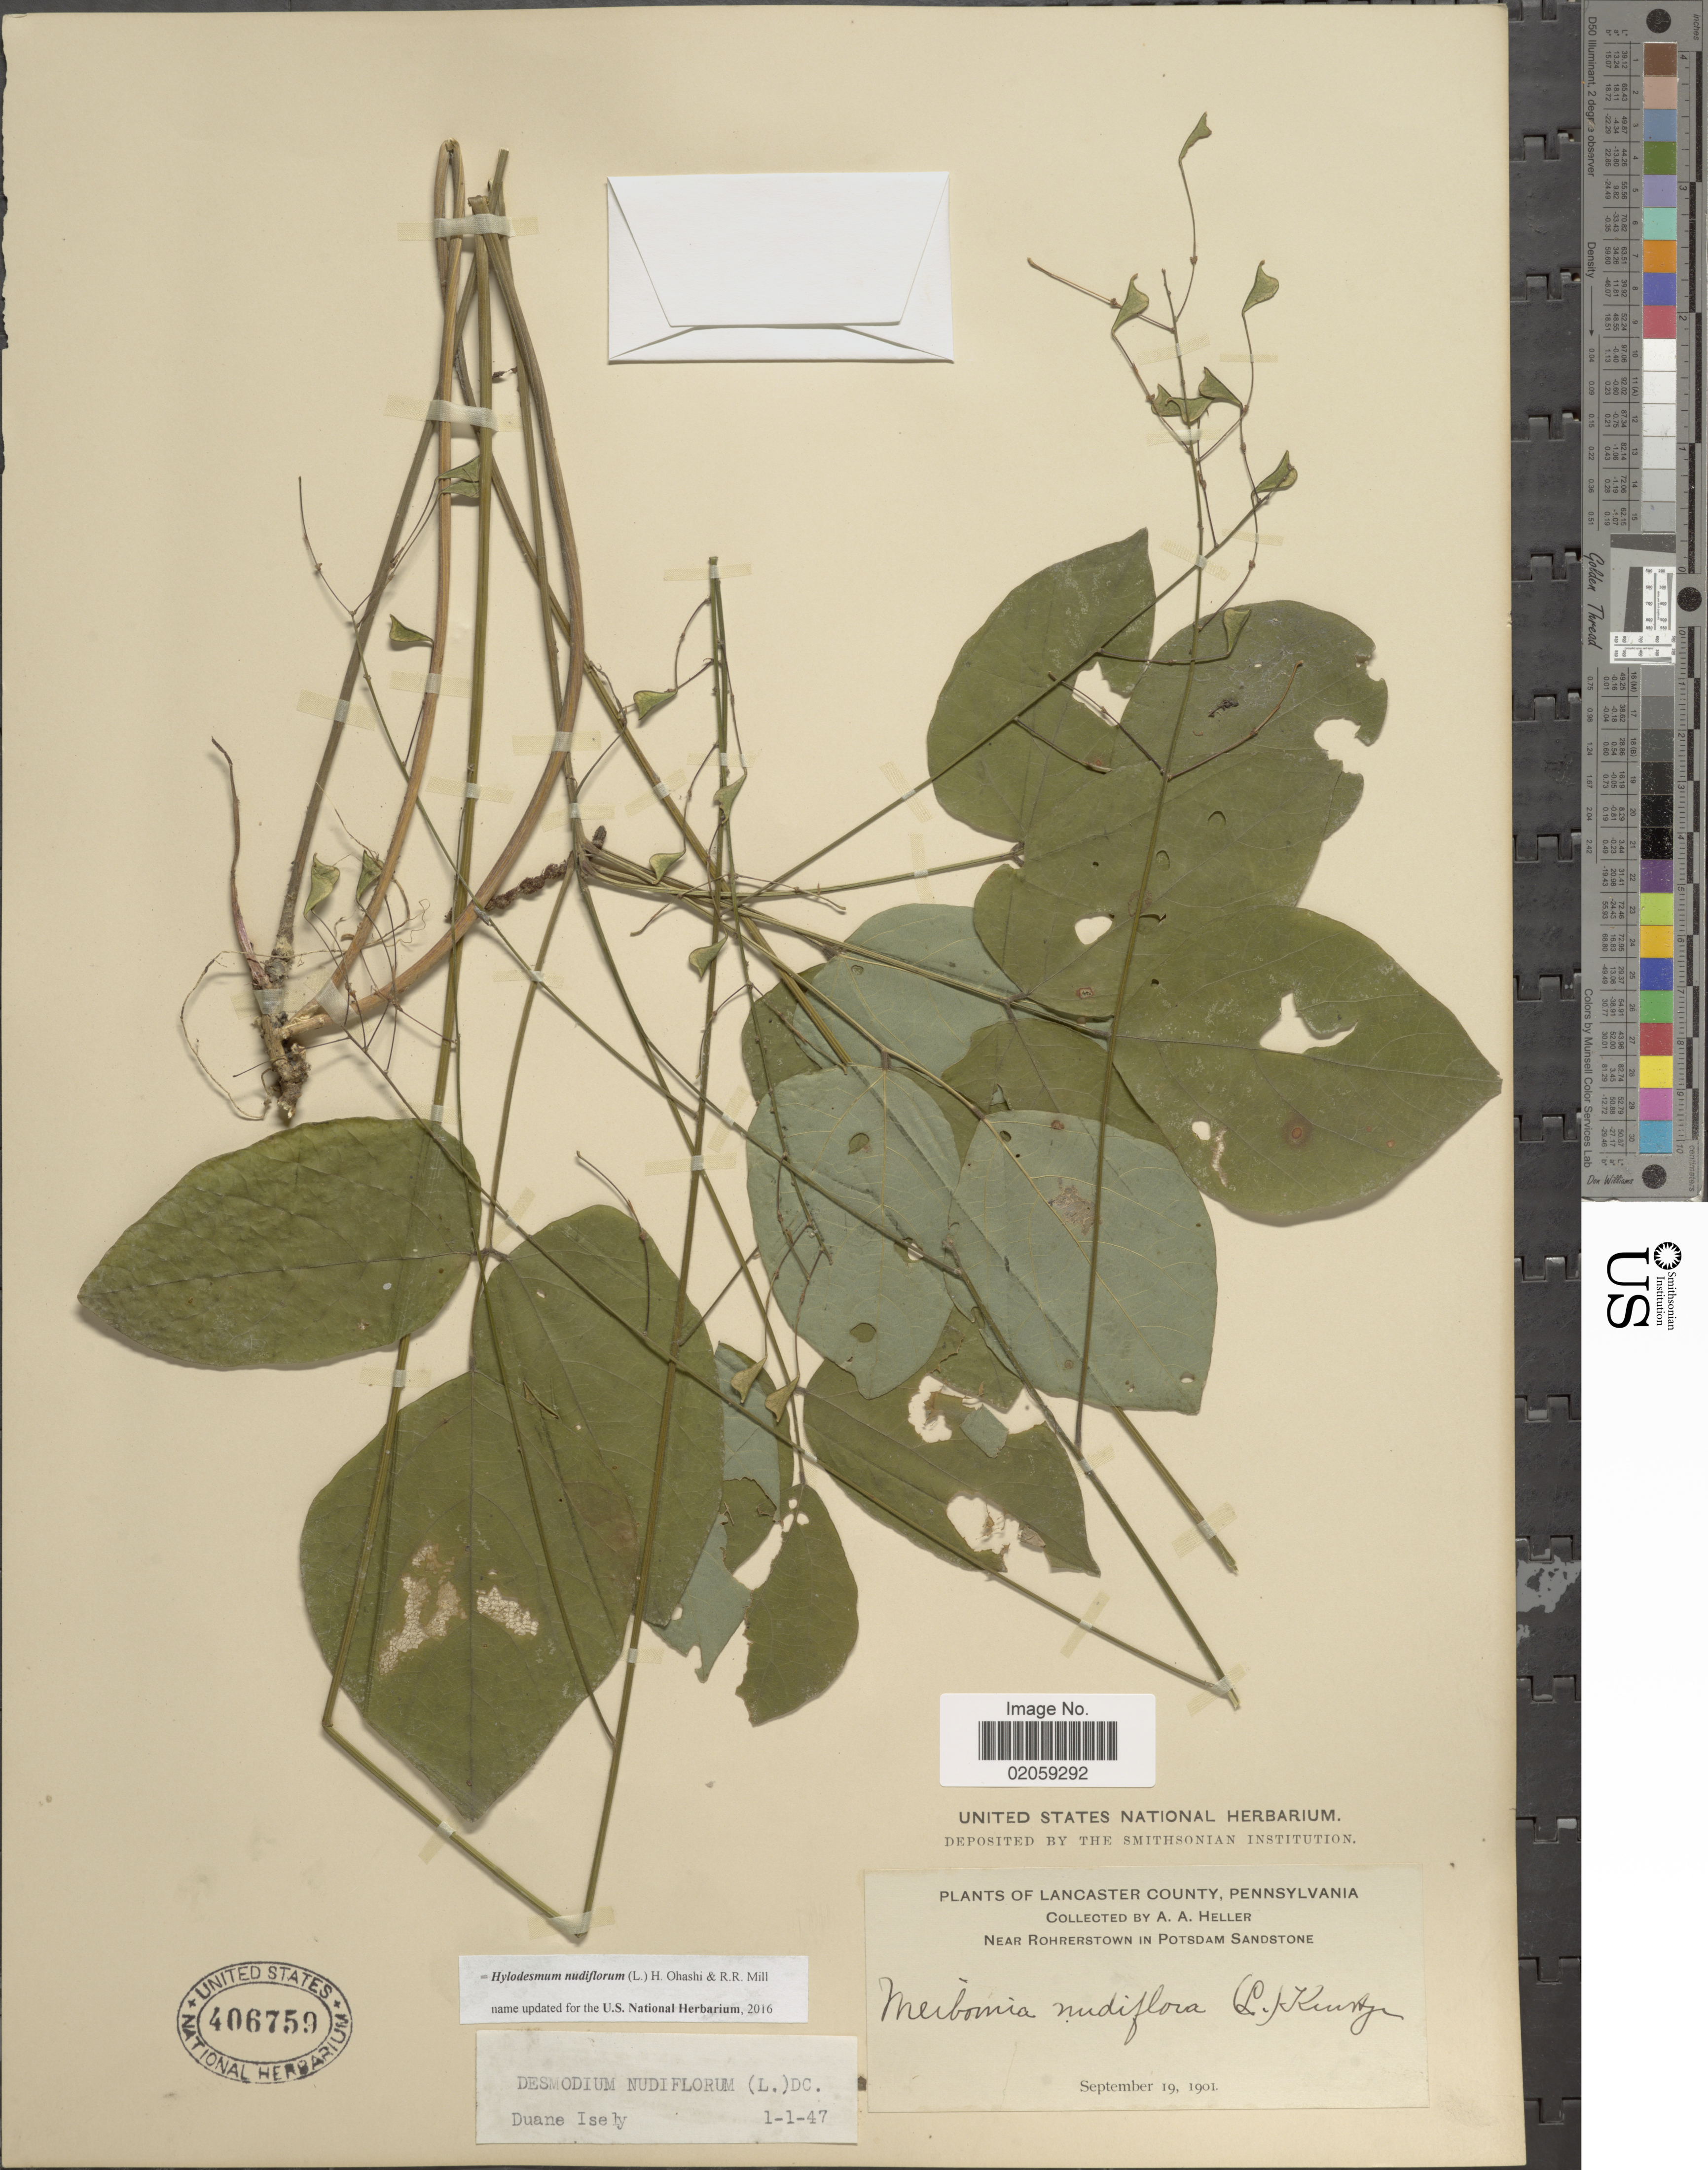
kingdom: Plantae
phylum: Tracheophyta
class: Magnoliopsida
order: Fabales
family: Fabaceae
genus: Hylodesmum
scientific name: Hylodesmum nudiflorum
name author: (L.) H. Ohashi & R.R. Mill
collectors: A. A. Heller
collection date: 1901-09-19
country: United States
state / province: Pennsylvania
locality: Lancaster County, near Rohrerstown in Potsdam Sandstone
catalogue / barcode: US 406759